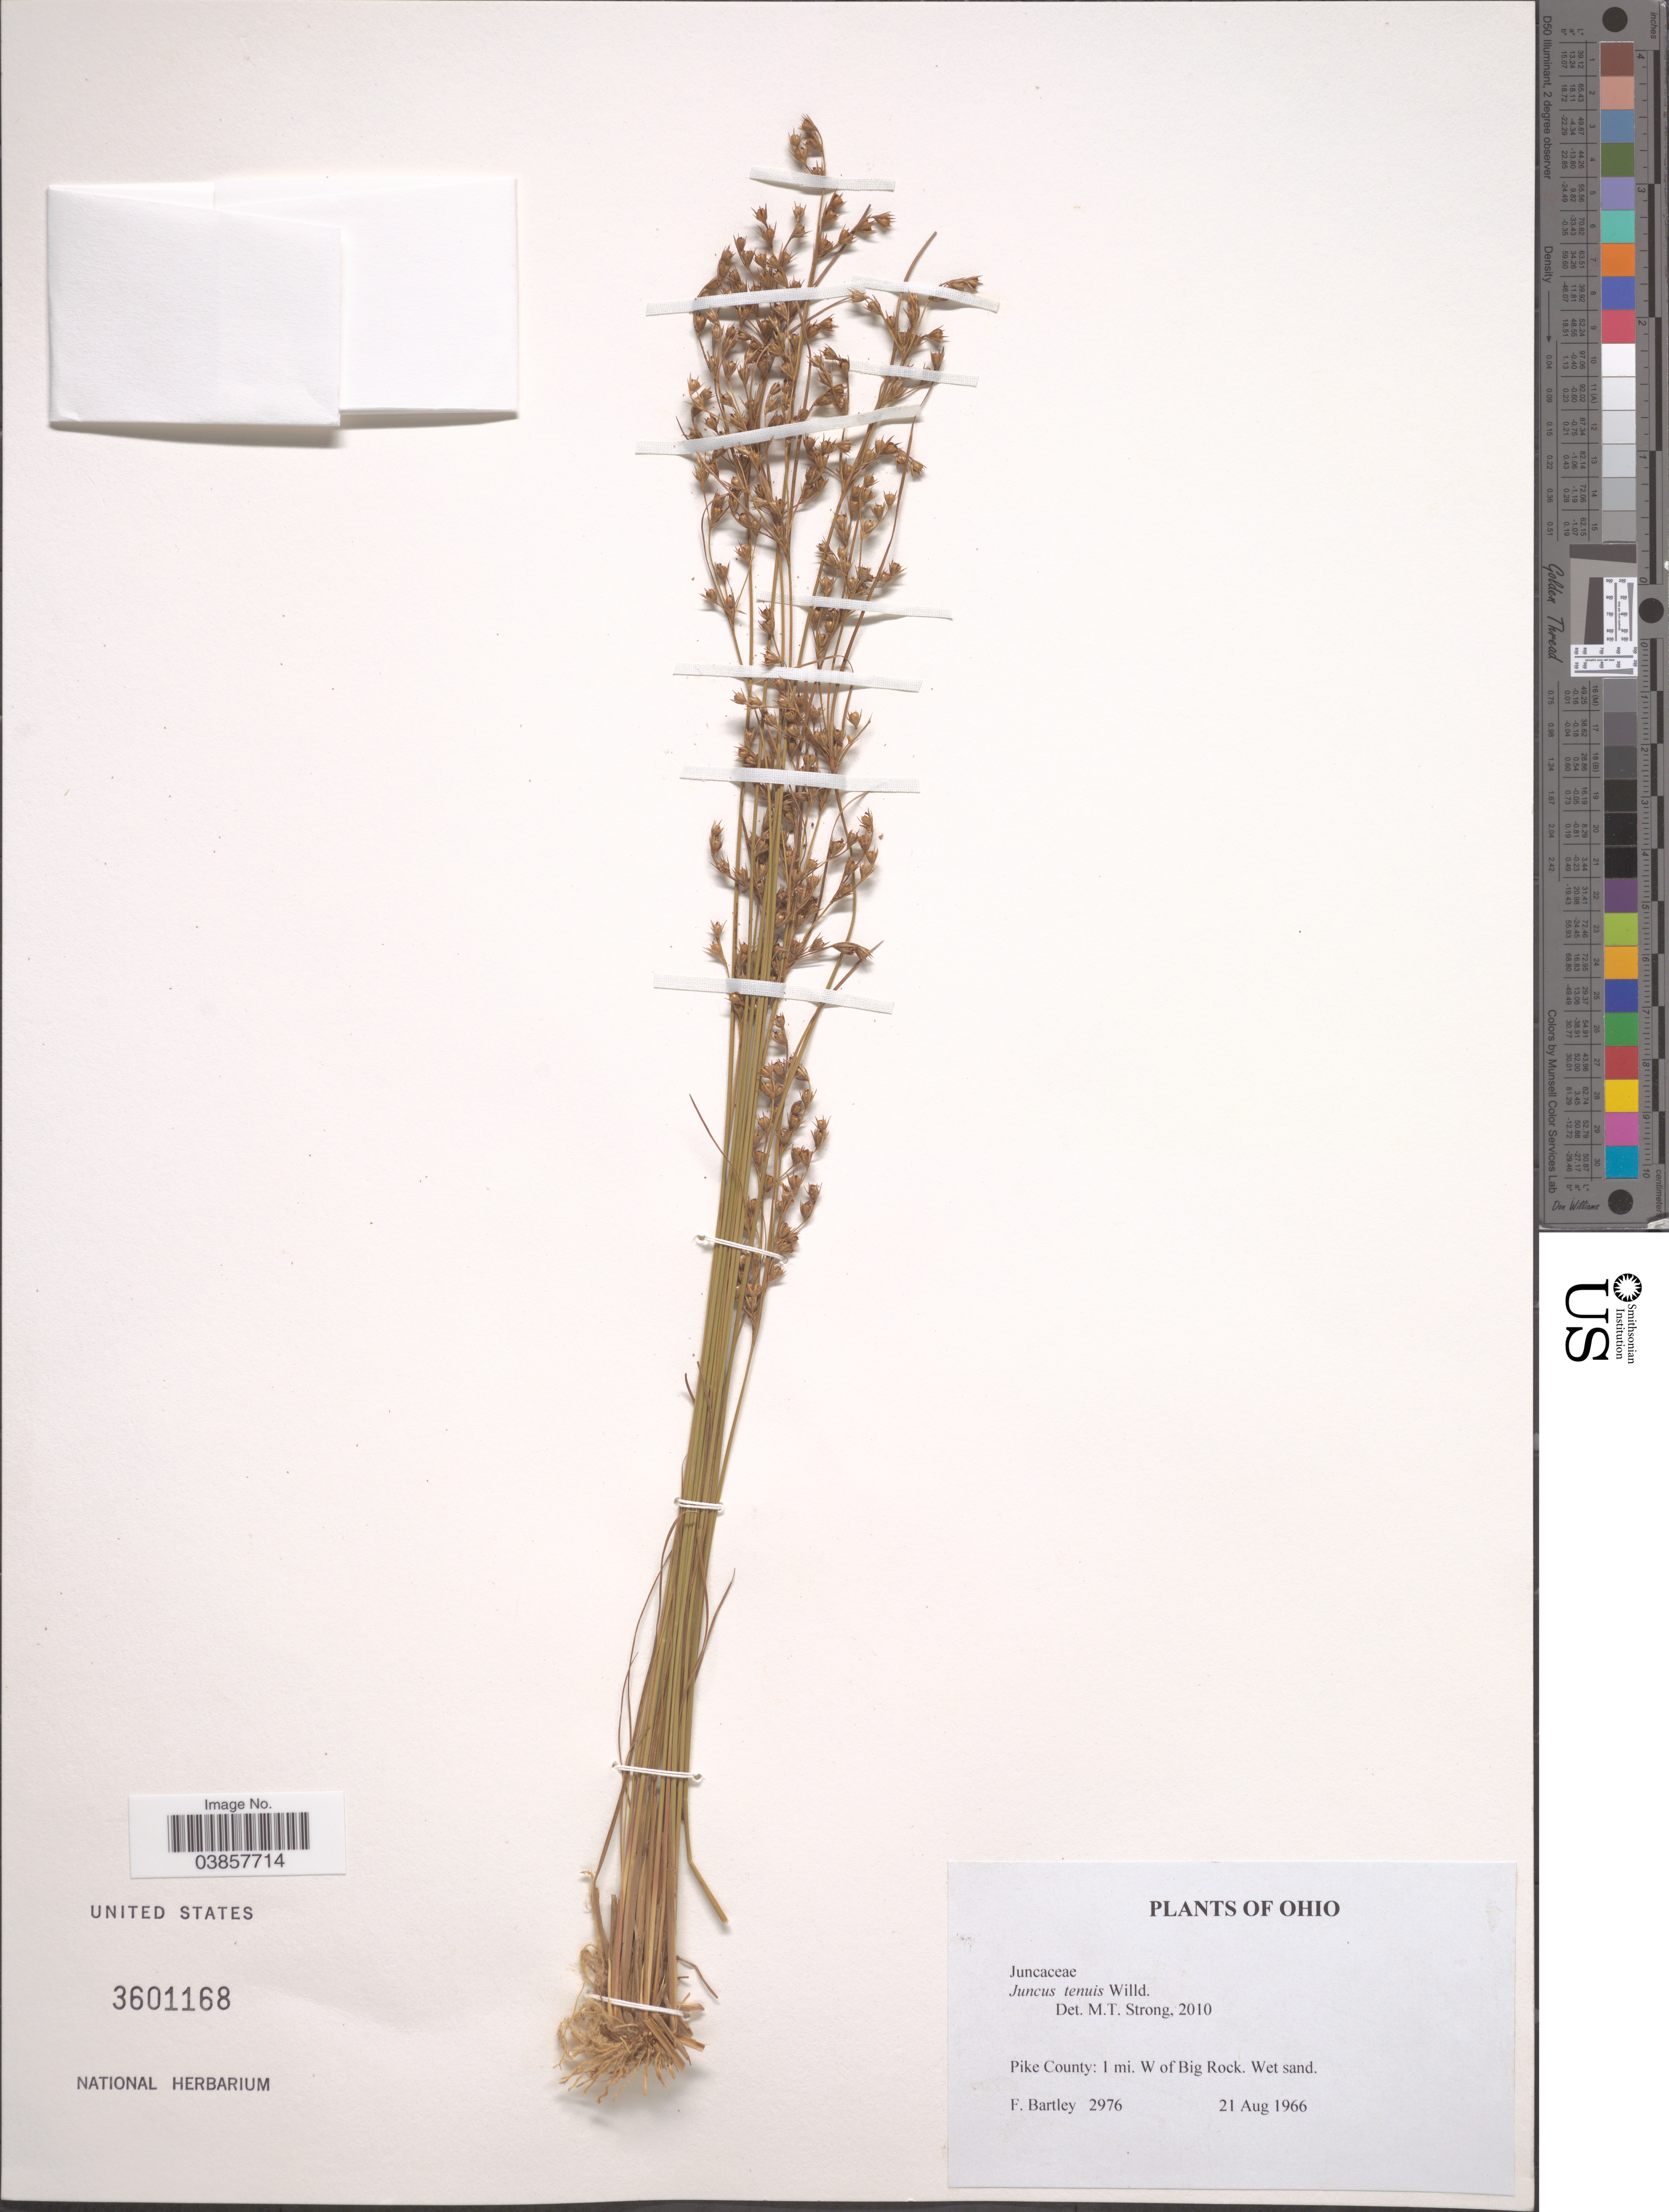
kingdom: Plantae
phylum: Tracheophyta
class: Liliopsida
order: Poales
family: Juncaceae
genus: Juncus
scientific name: Juncus tenuis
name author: Willd.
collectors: F. Bartley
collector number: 2976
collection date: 1966-08-21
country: United States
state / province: Ohio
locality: Pike County: 1 mi. W of Big Rock.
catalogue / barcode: US 3601168